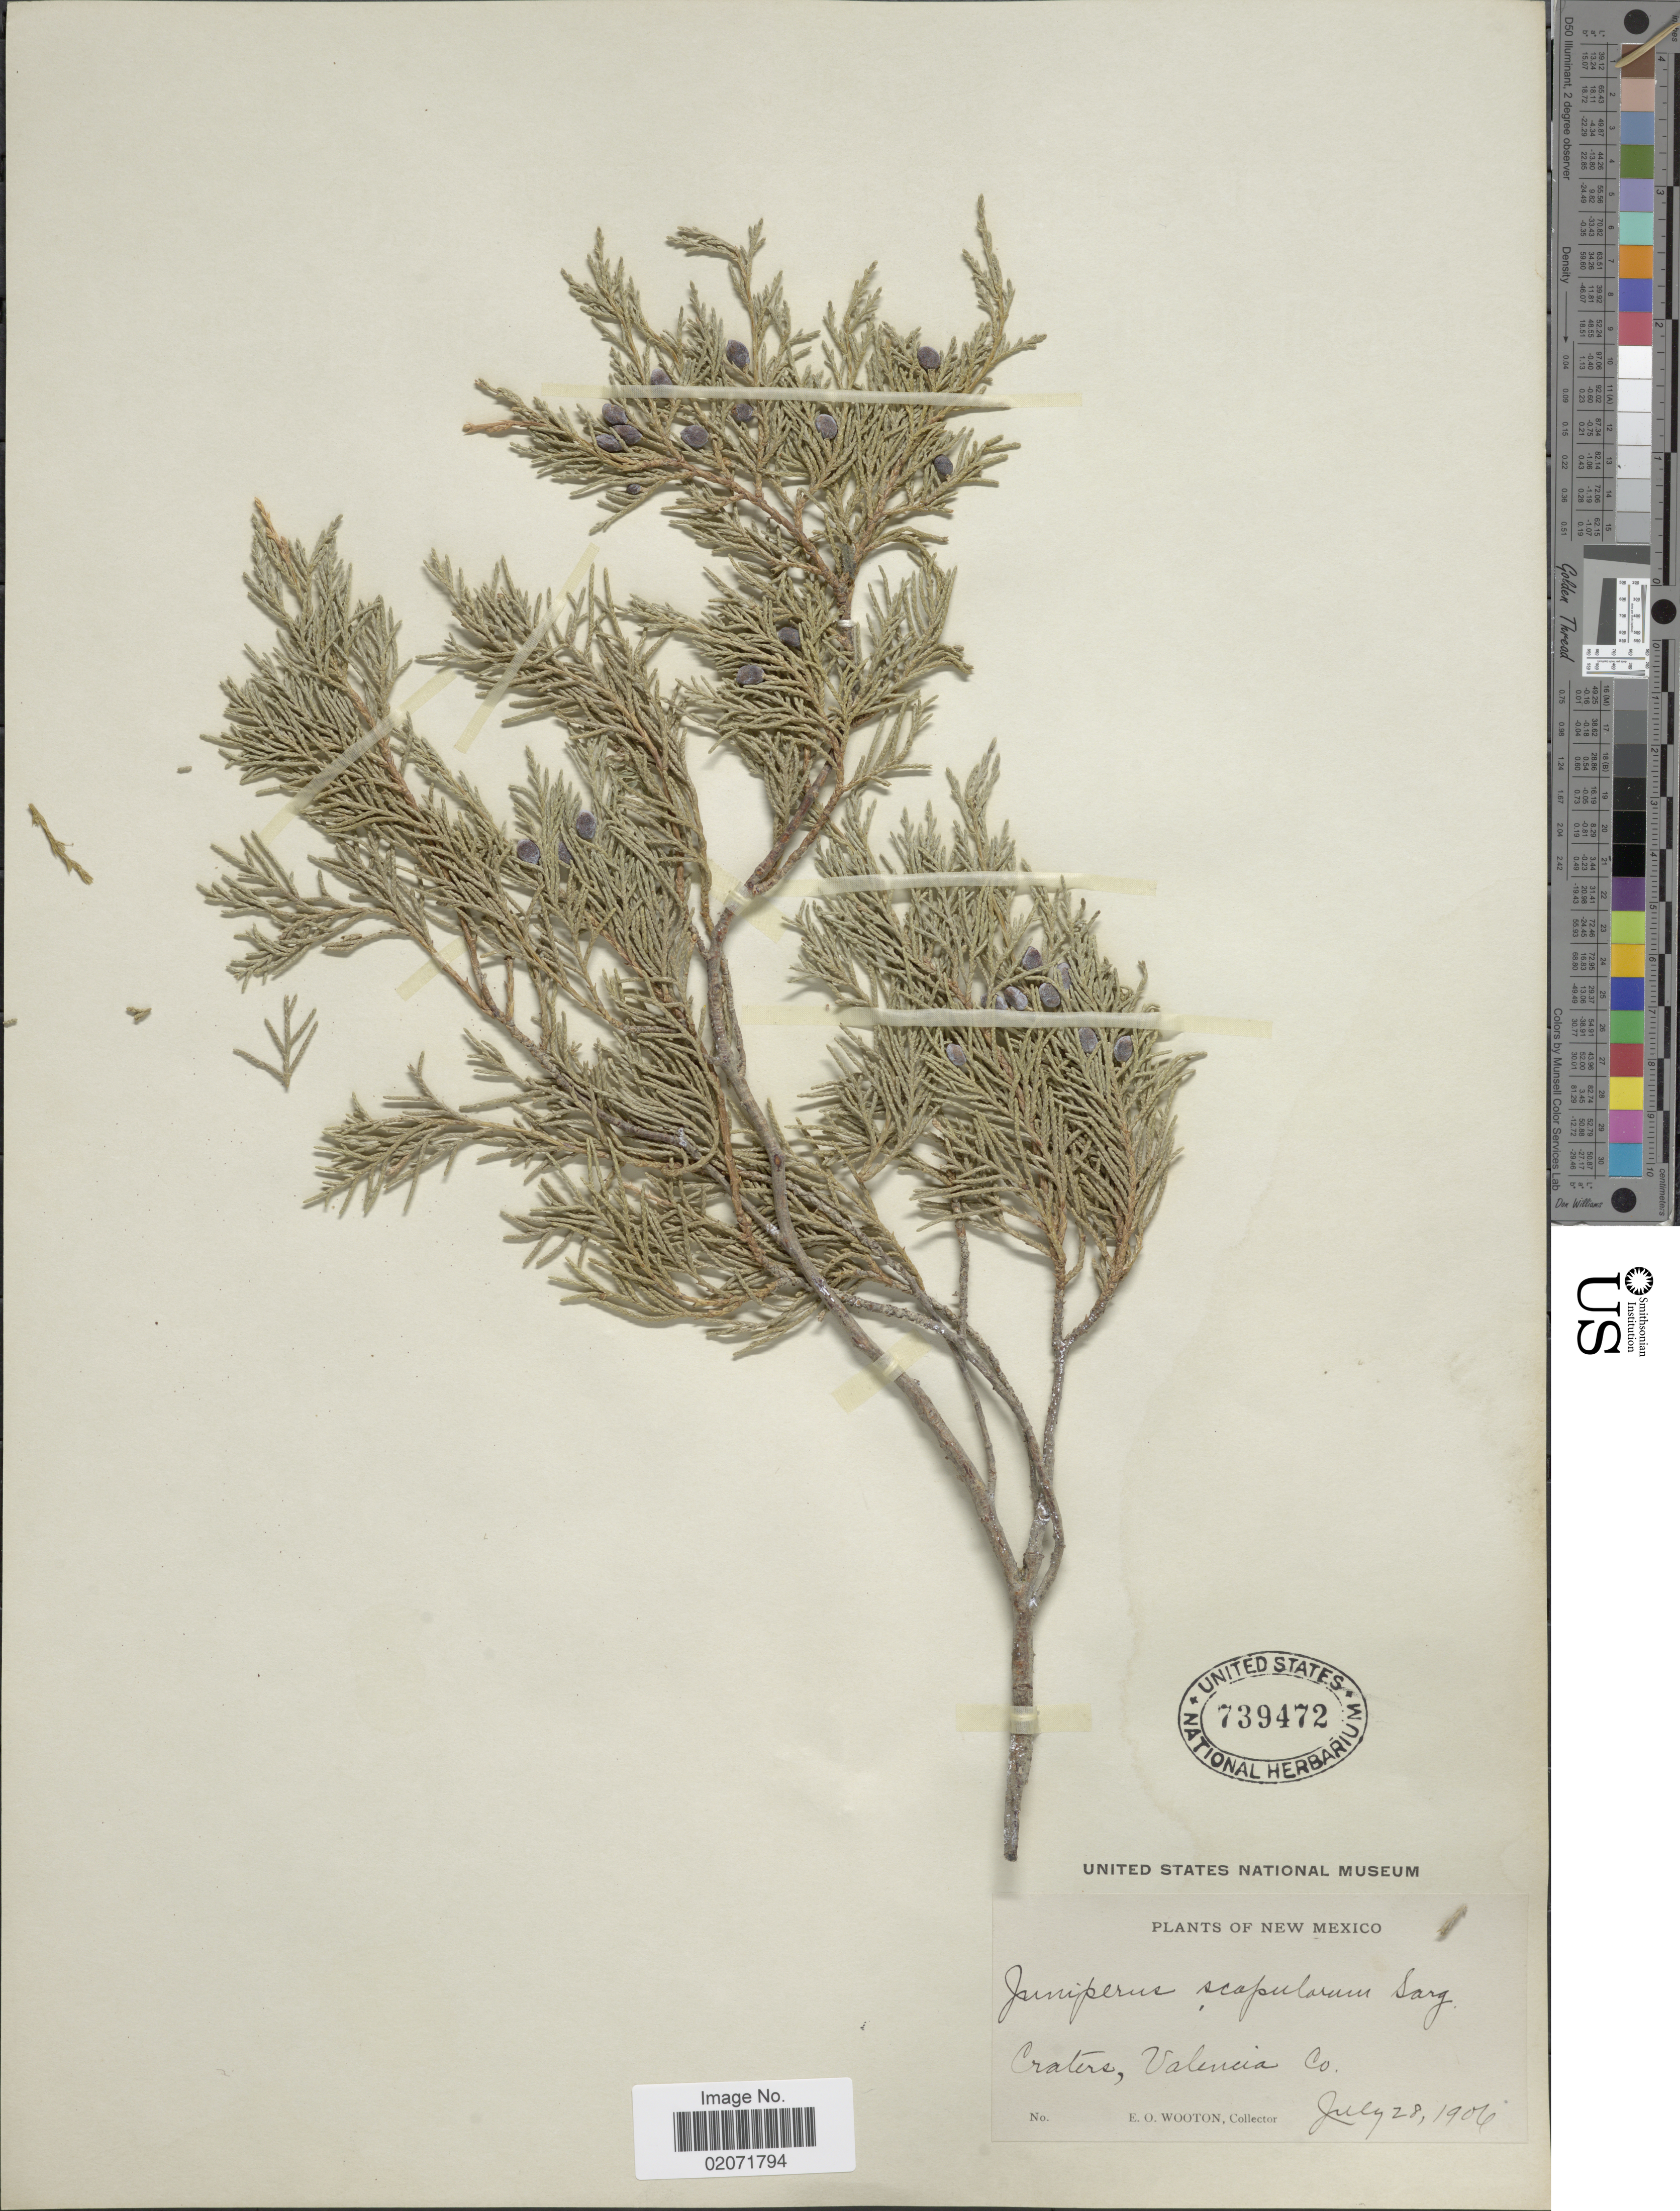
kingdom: Plantae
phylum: Tracheophyta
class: Pinopsida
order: Pinales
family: Cupressaceae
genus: Juniperus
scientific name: Juniperus scopulorum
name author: Sarg.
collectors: E. O. Wooton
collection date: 1906-07-28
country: United States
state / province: New Mexico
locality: Craters, Valencia Co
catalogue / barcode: US 739472